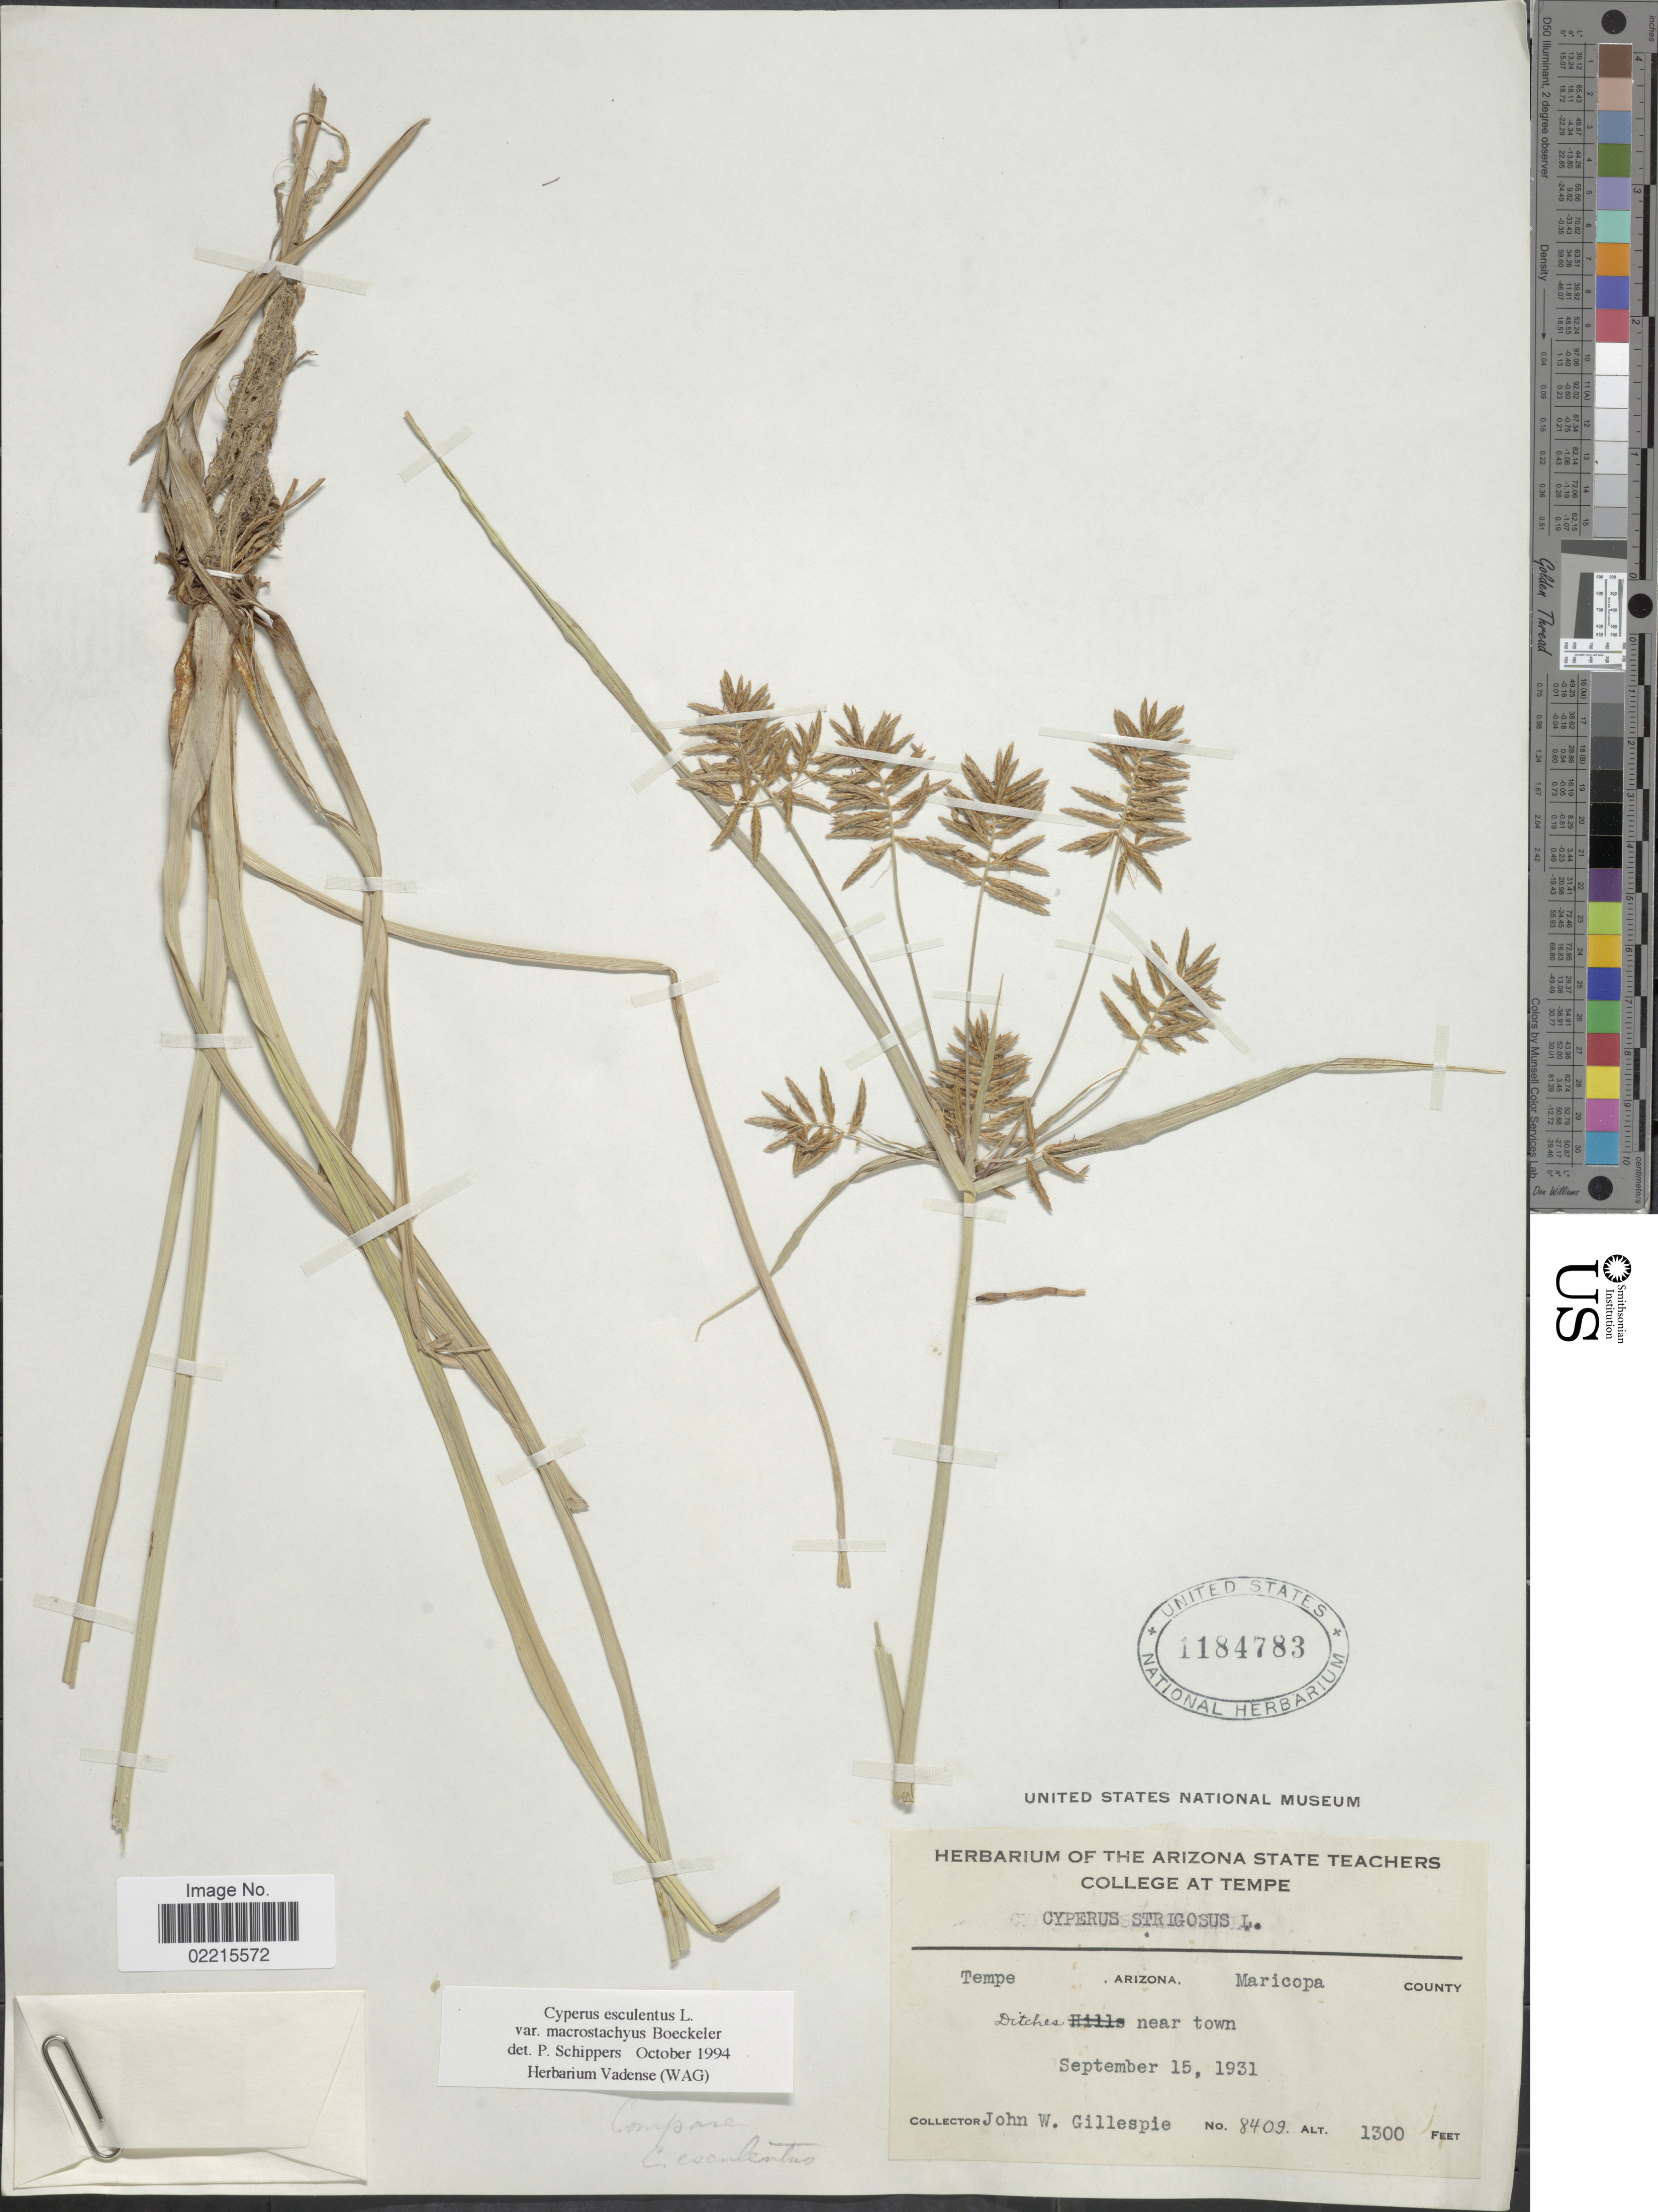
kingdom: Plantae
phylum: Tracheophyta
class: Liliopsida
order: Poales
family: Cyperaceae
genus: Cyperus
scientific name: Cyperus esculentus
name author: L.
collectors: J. W. Gillespie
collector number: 8409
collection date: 1931-09-15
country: United States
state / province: Arizona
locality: Tempe, Maricopa County, Ditches near town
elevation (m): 396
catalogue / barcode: US 1184783